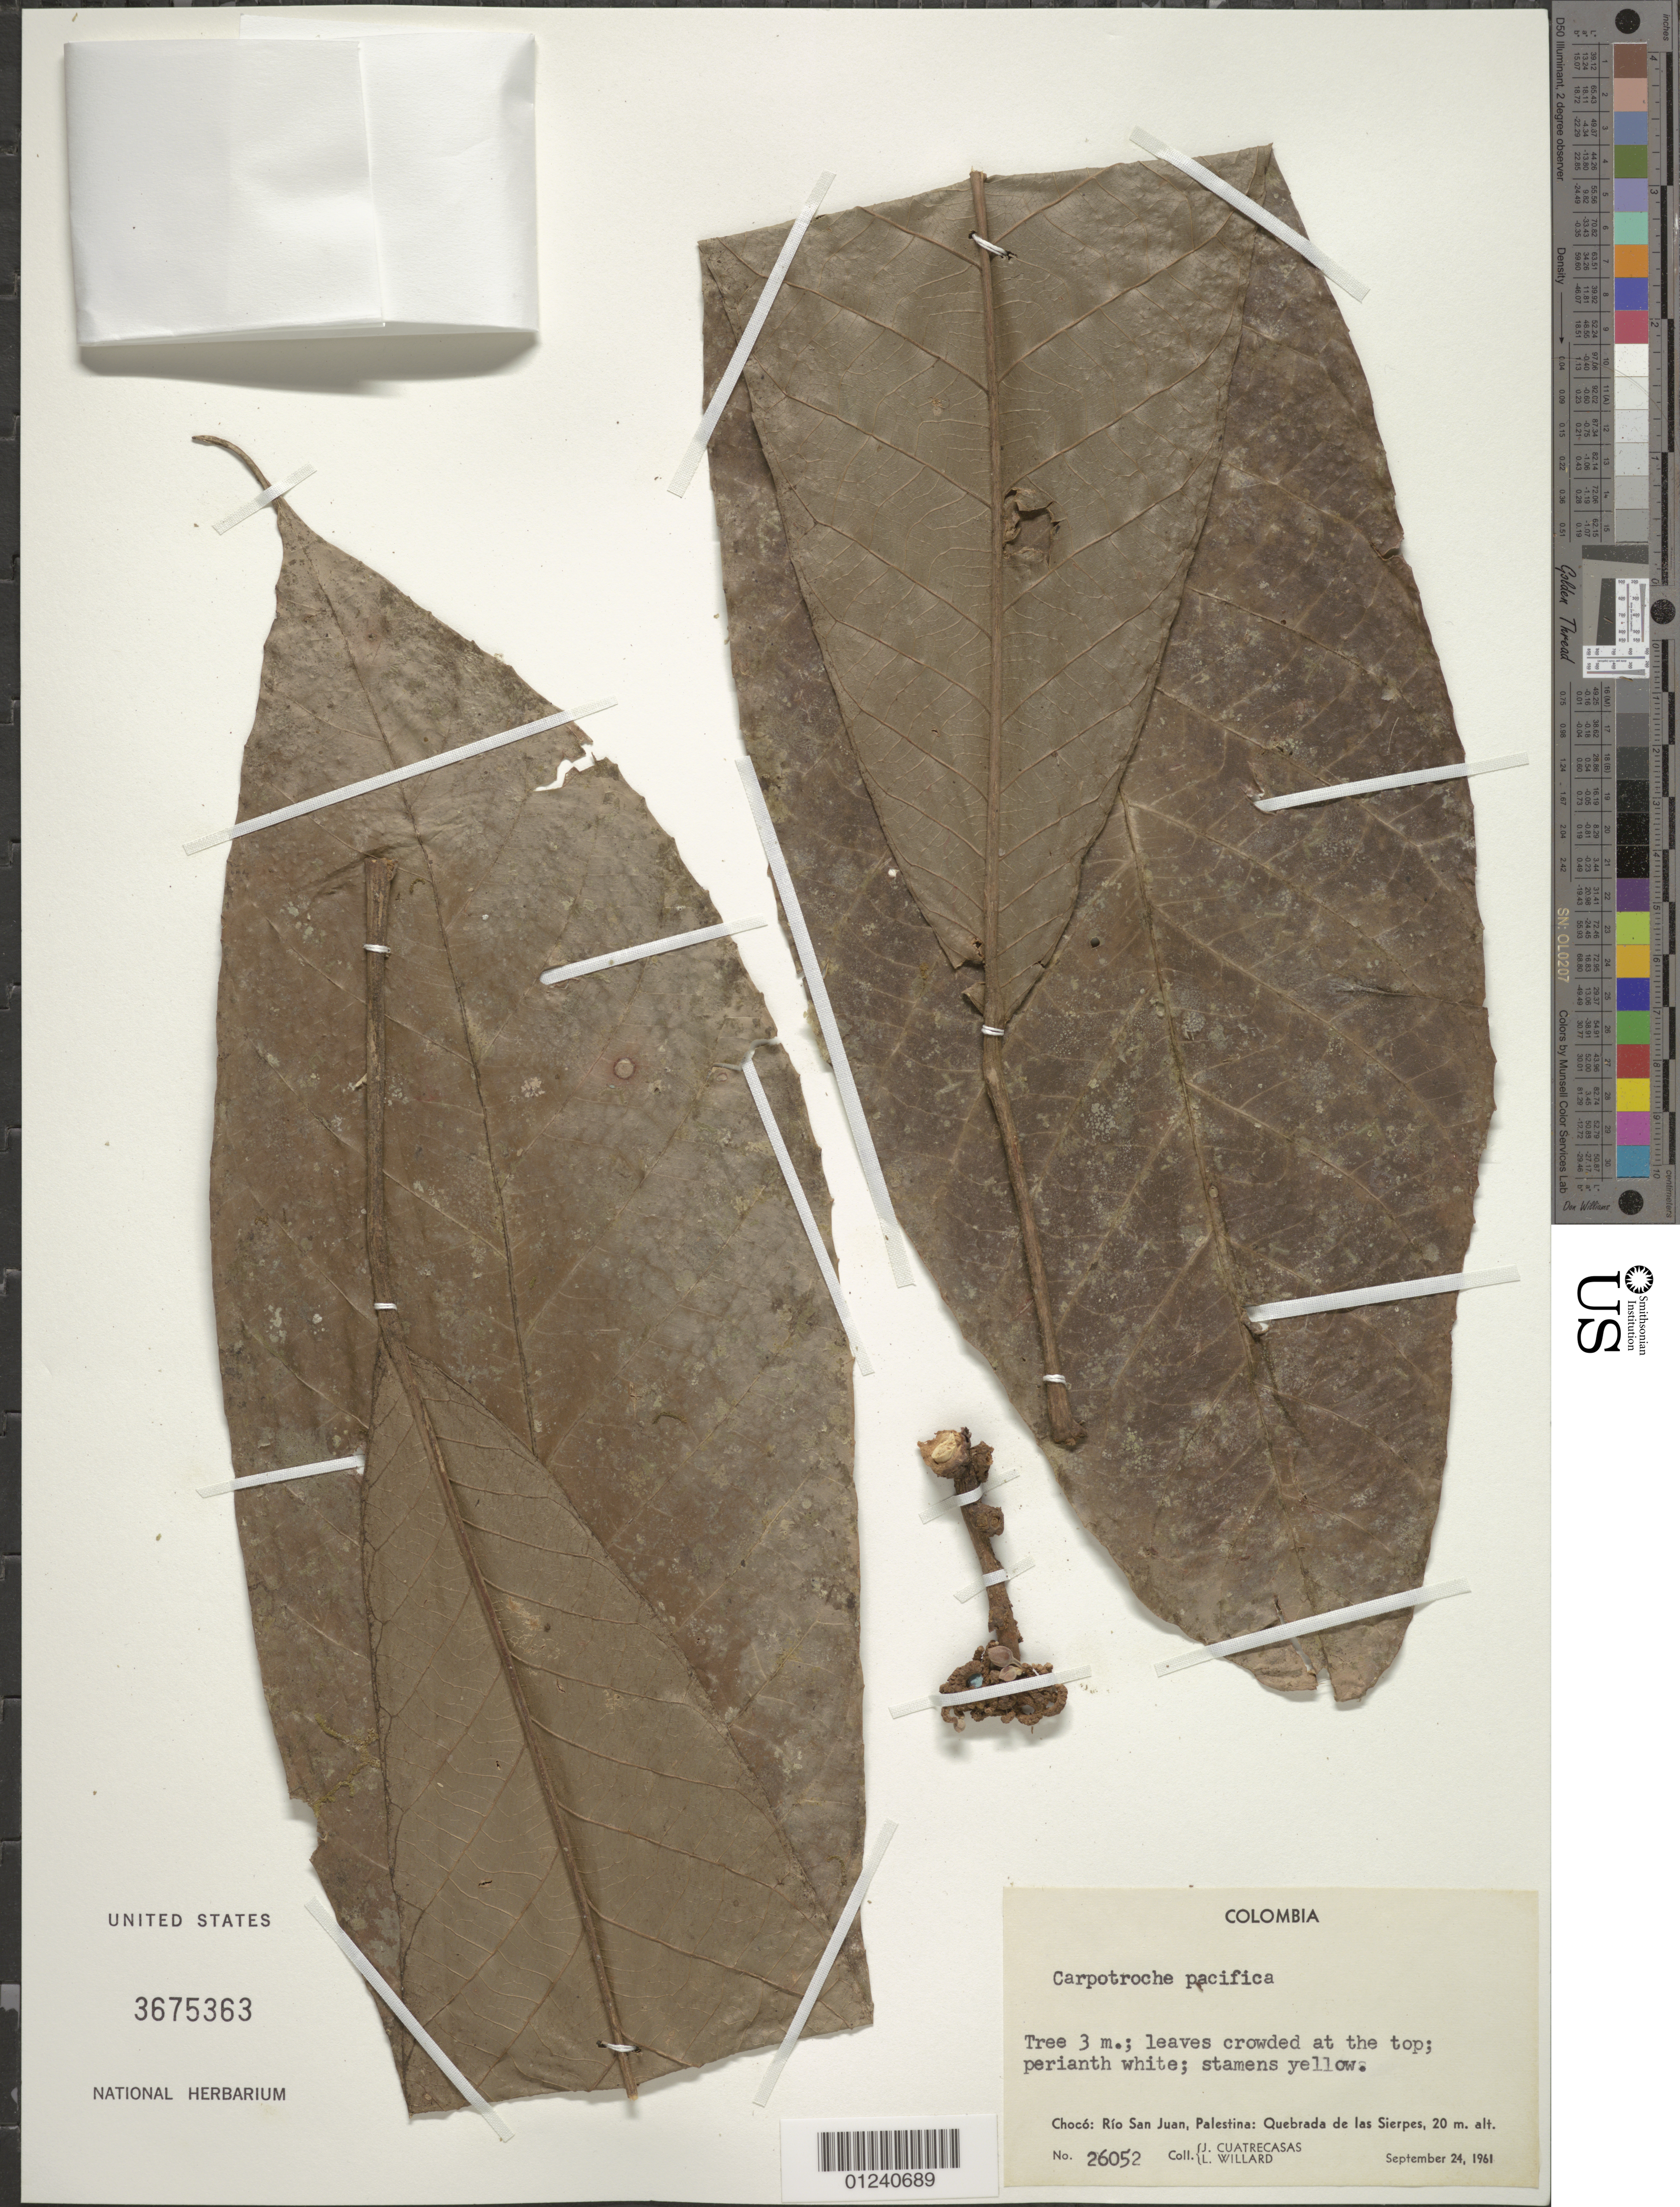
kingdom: Plantae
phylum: Tracheophyta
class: Magnoliopsida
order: Malpighiales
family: Achariaceae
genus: Carpotroche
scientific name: Carpotroche pacifica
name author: (Cuatrec.) Cuatrec.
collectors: J. Cuatrecasas & L. Willard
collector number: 26052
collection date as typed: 24 Sep 1961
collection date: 1961-09-24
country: Colombia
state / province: Chocó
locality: Río San Juan, Palestina, Quebrada de las Sierpes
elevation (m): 20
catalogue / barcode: US 3675363